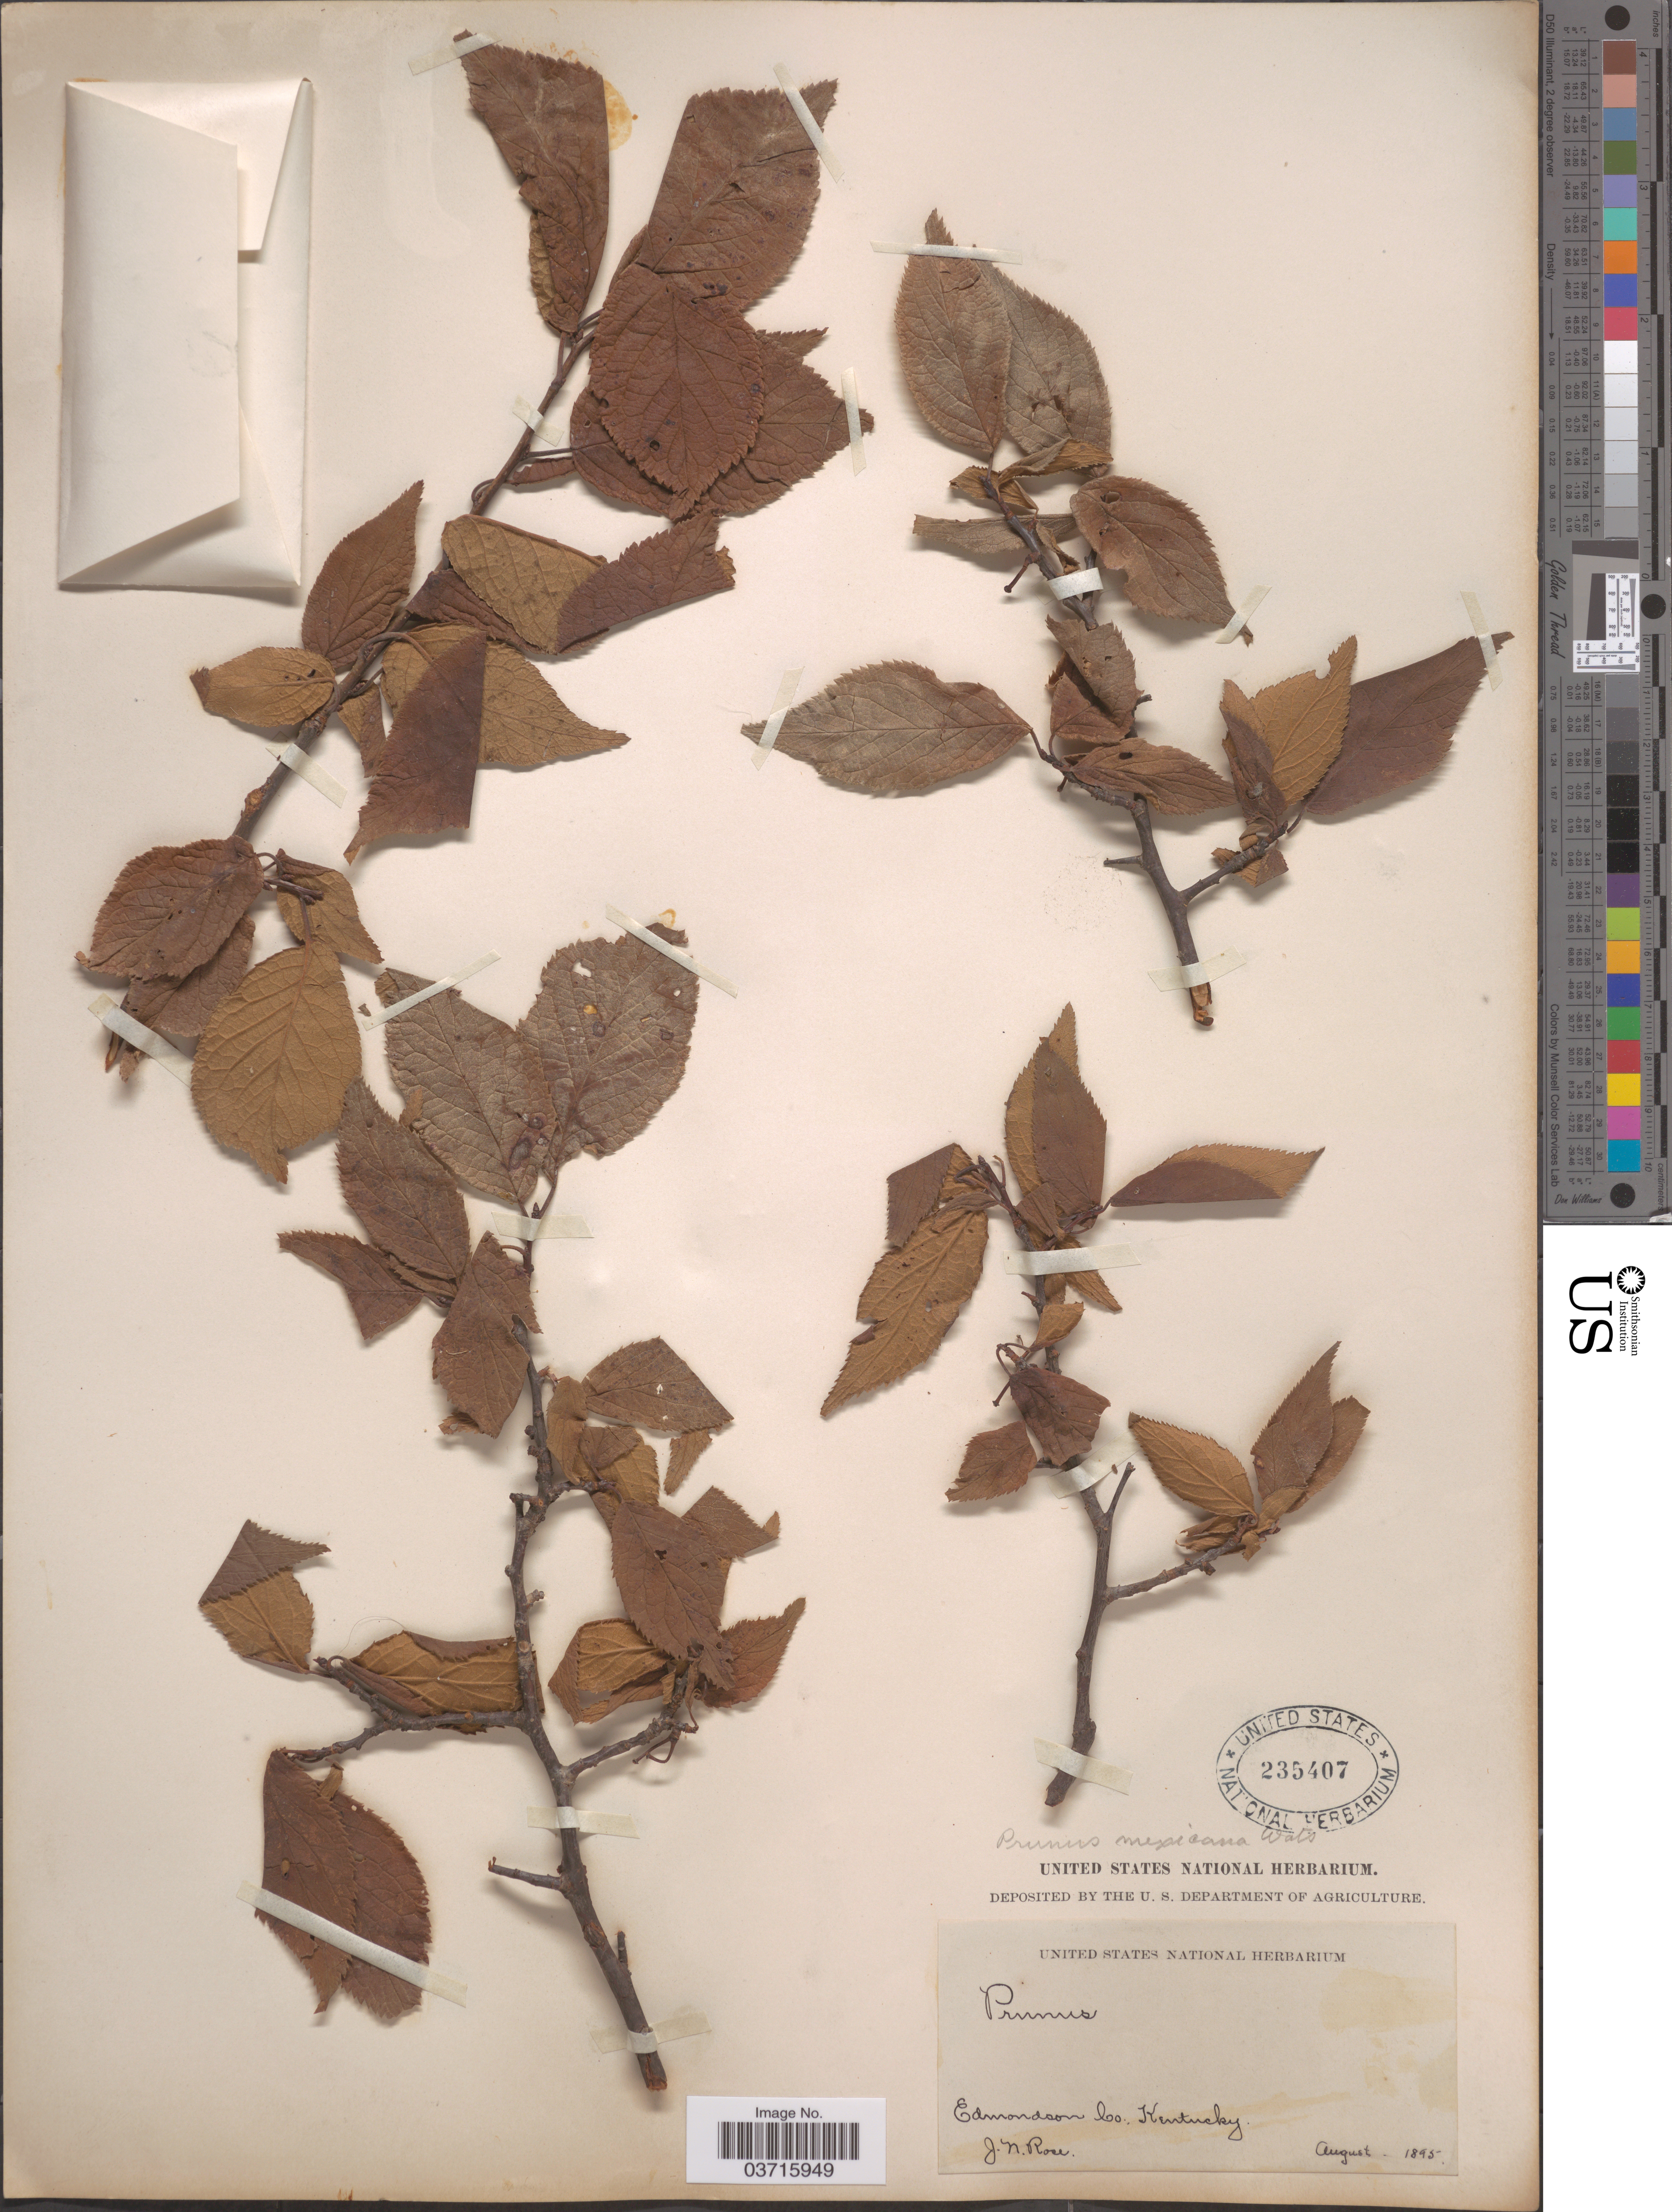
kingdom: Plantae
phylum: Tracheophyta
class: Magnoliopsida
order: Rosales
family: Rosaceae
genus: Prunus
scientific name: Prunus mexicana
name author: S. Watson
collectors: J. N. Rose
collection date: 1895-08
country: United States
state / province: Kentucky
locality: Edmondson Co.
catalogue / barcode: US 235407